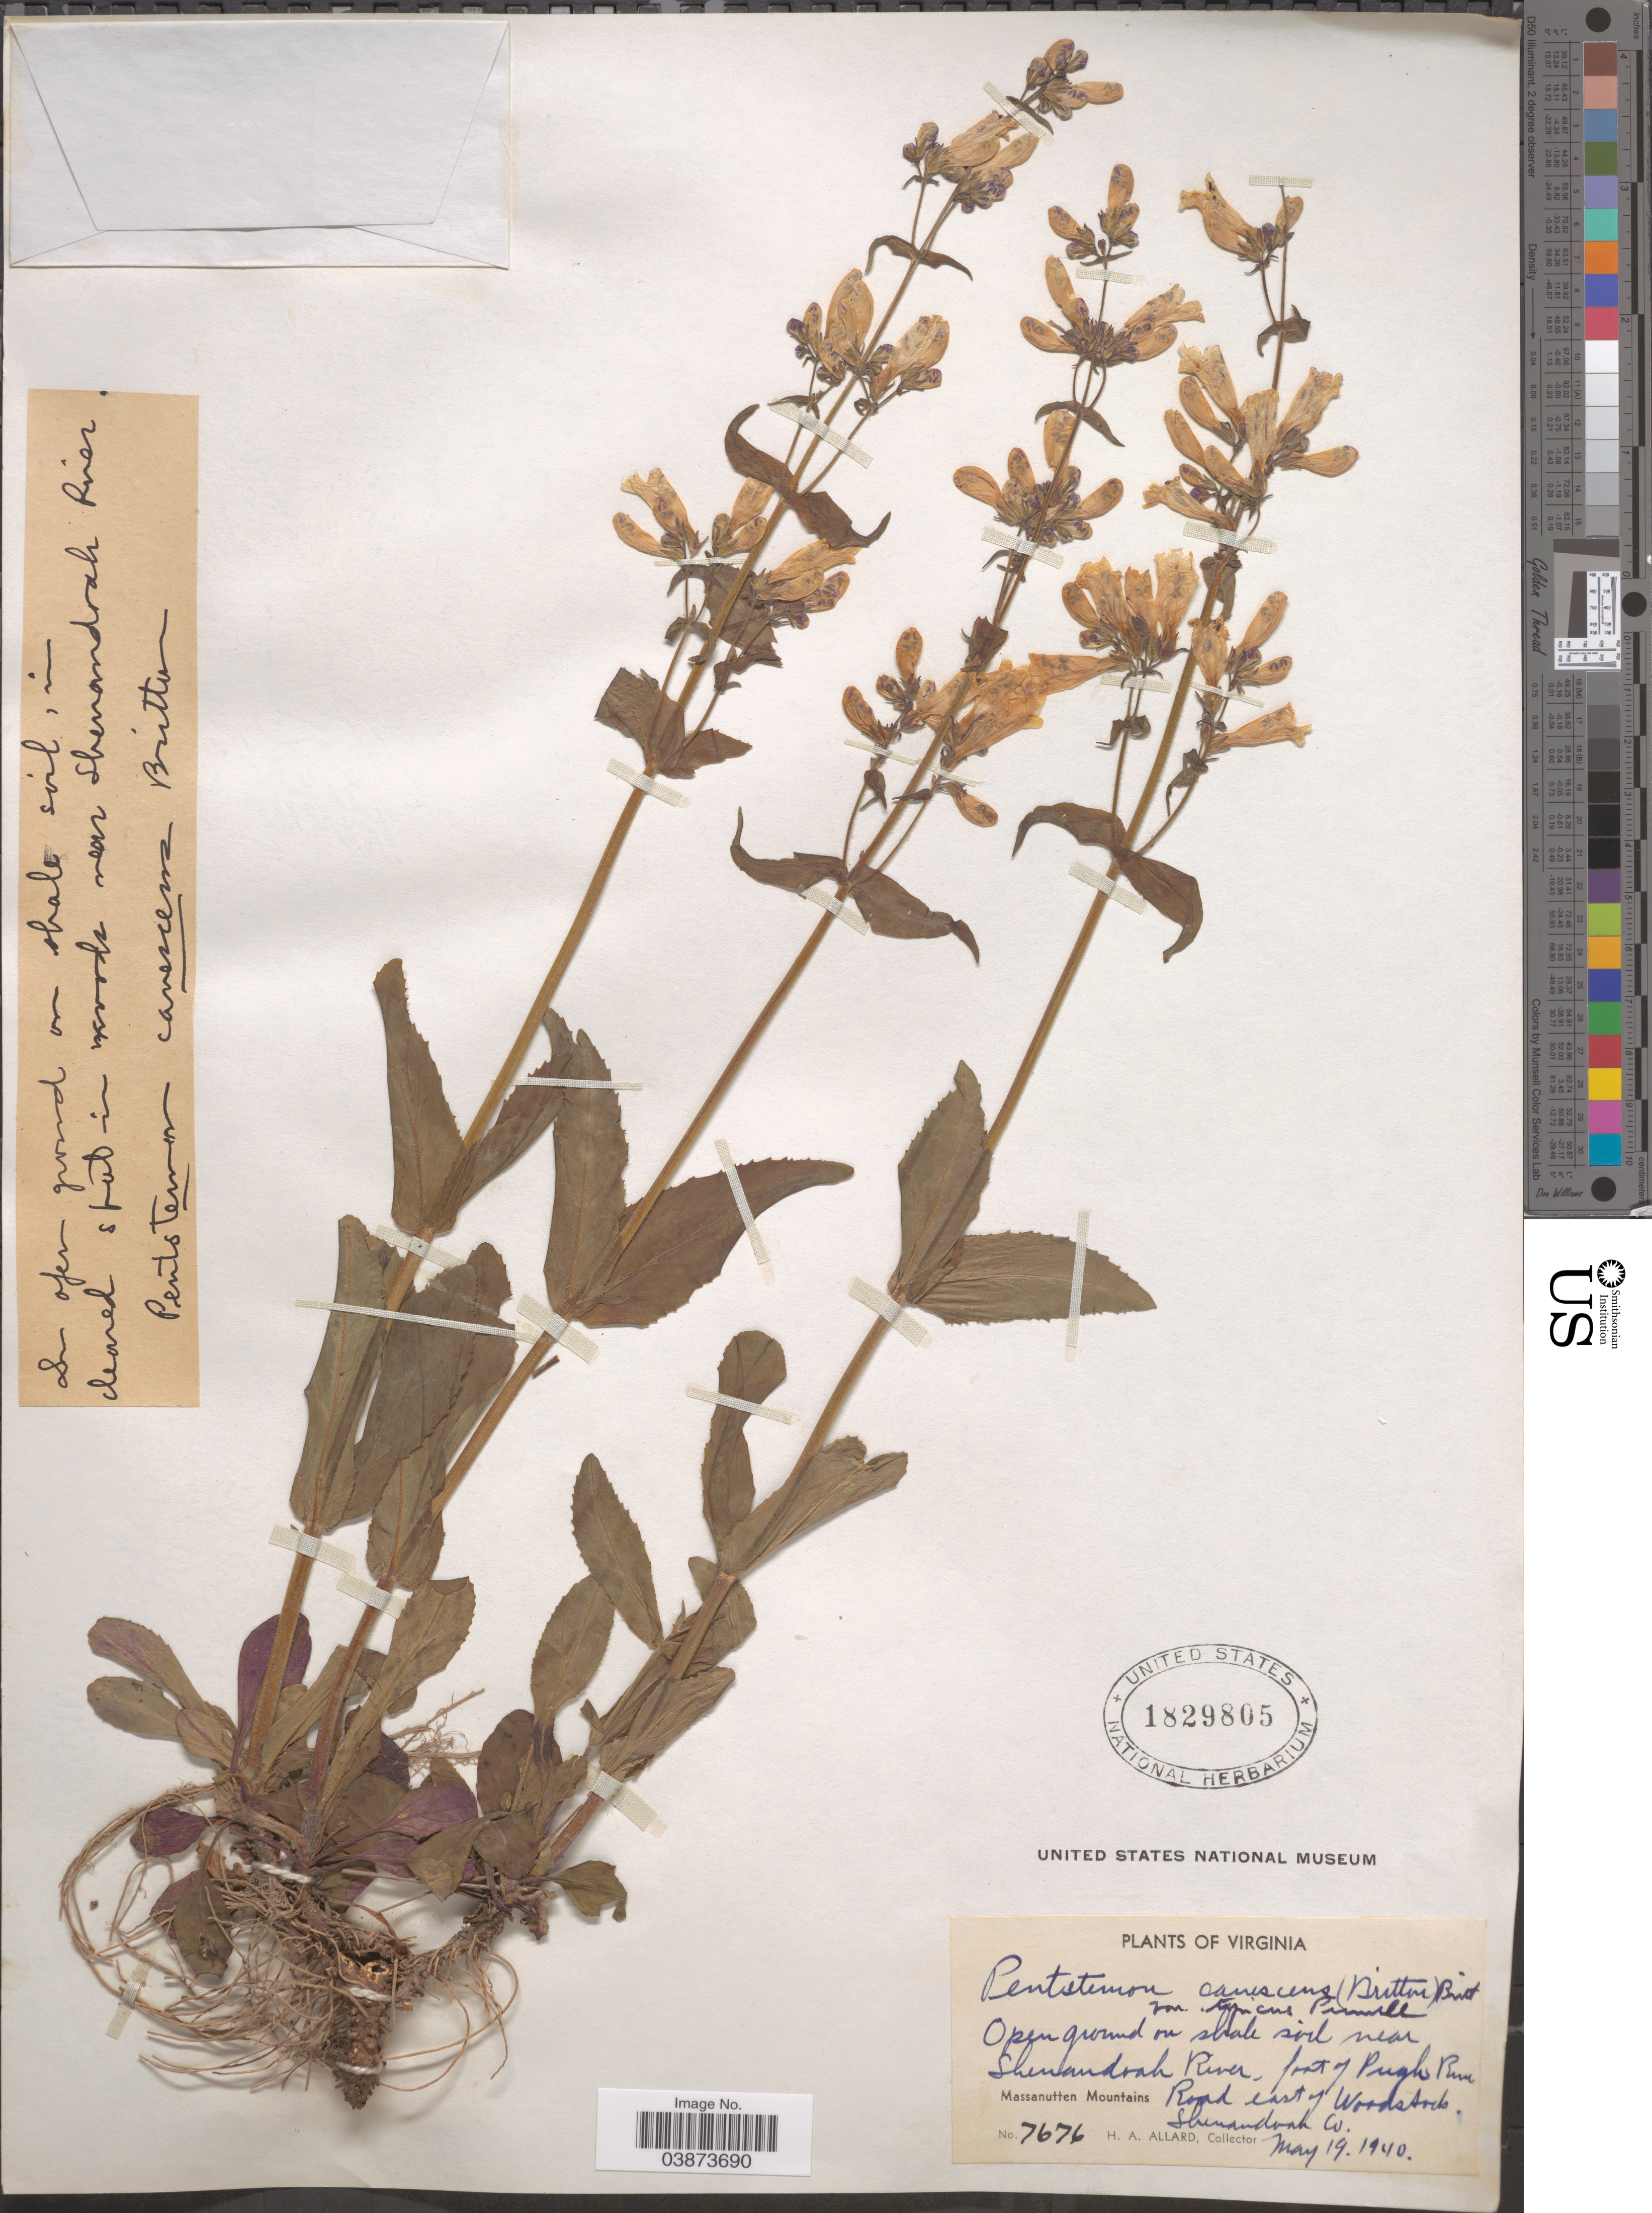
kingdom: Plantae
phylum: Tracheophyta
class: Magnoliopsida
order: Lamiales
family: Plantaginaceae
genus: Penstemon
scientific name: Penstemon canescens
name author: L.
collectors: H. A. Allard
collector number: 7676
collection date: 1940-05-19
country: United States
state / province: Virginia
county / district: Shenandoah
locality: Open ground on shale soil near Shenandoah River, fort of Pugh River. Road east of Woodstock. Shenandoah Co. Massanutten Mountains.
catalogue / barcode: US 1829805